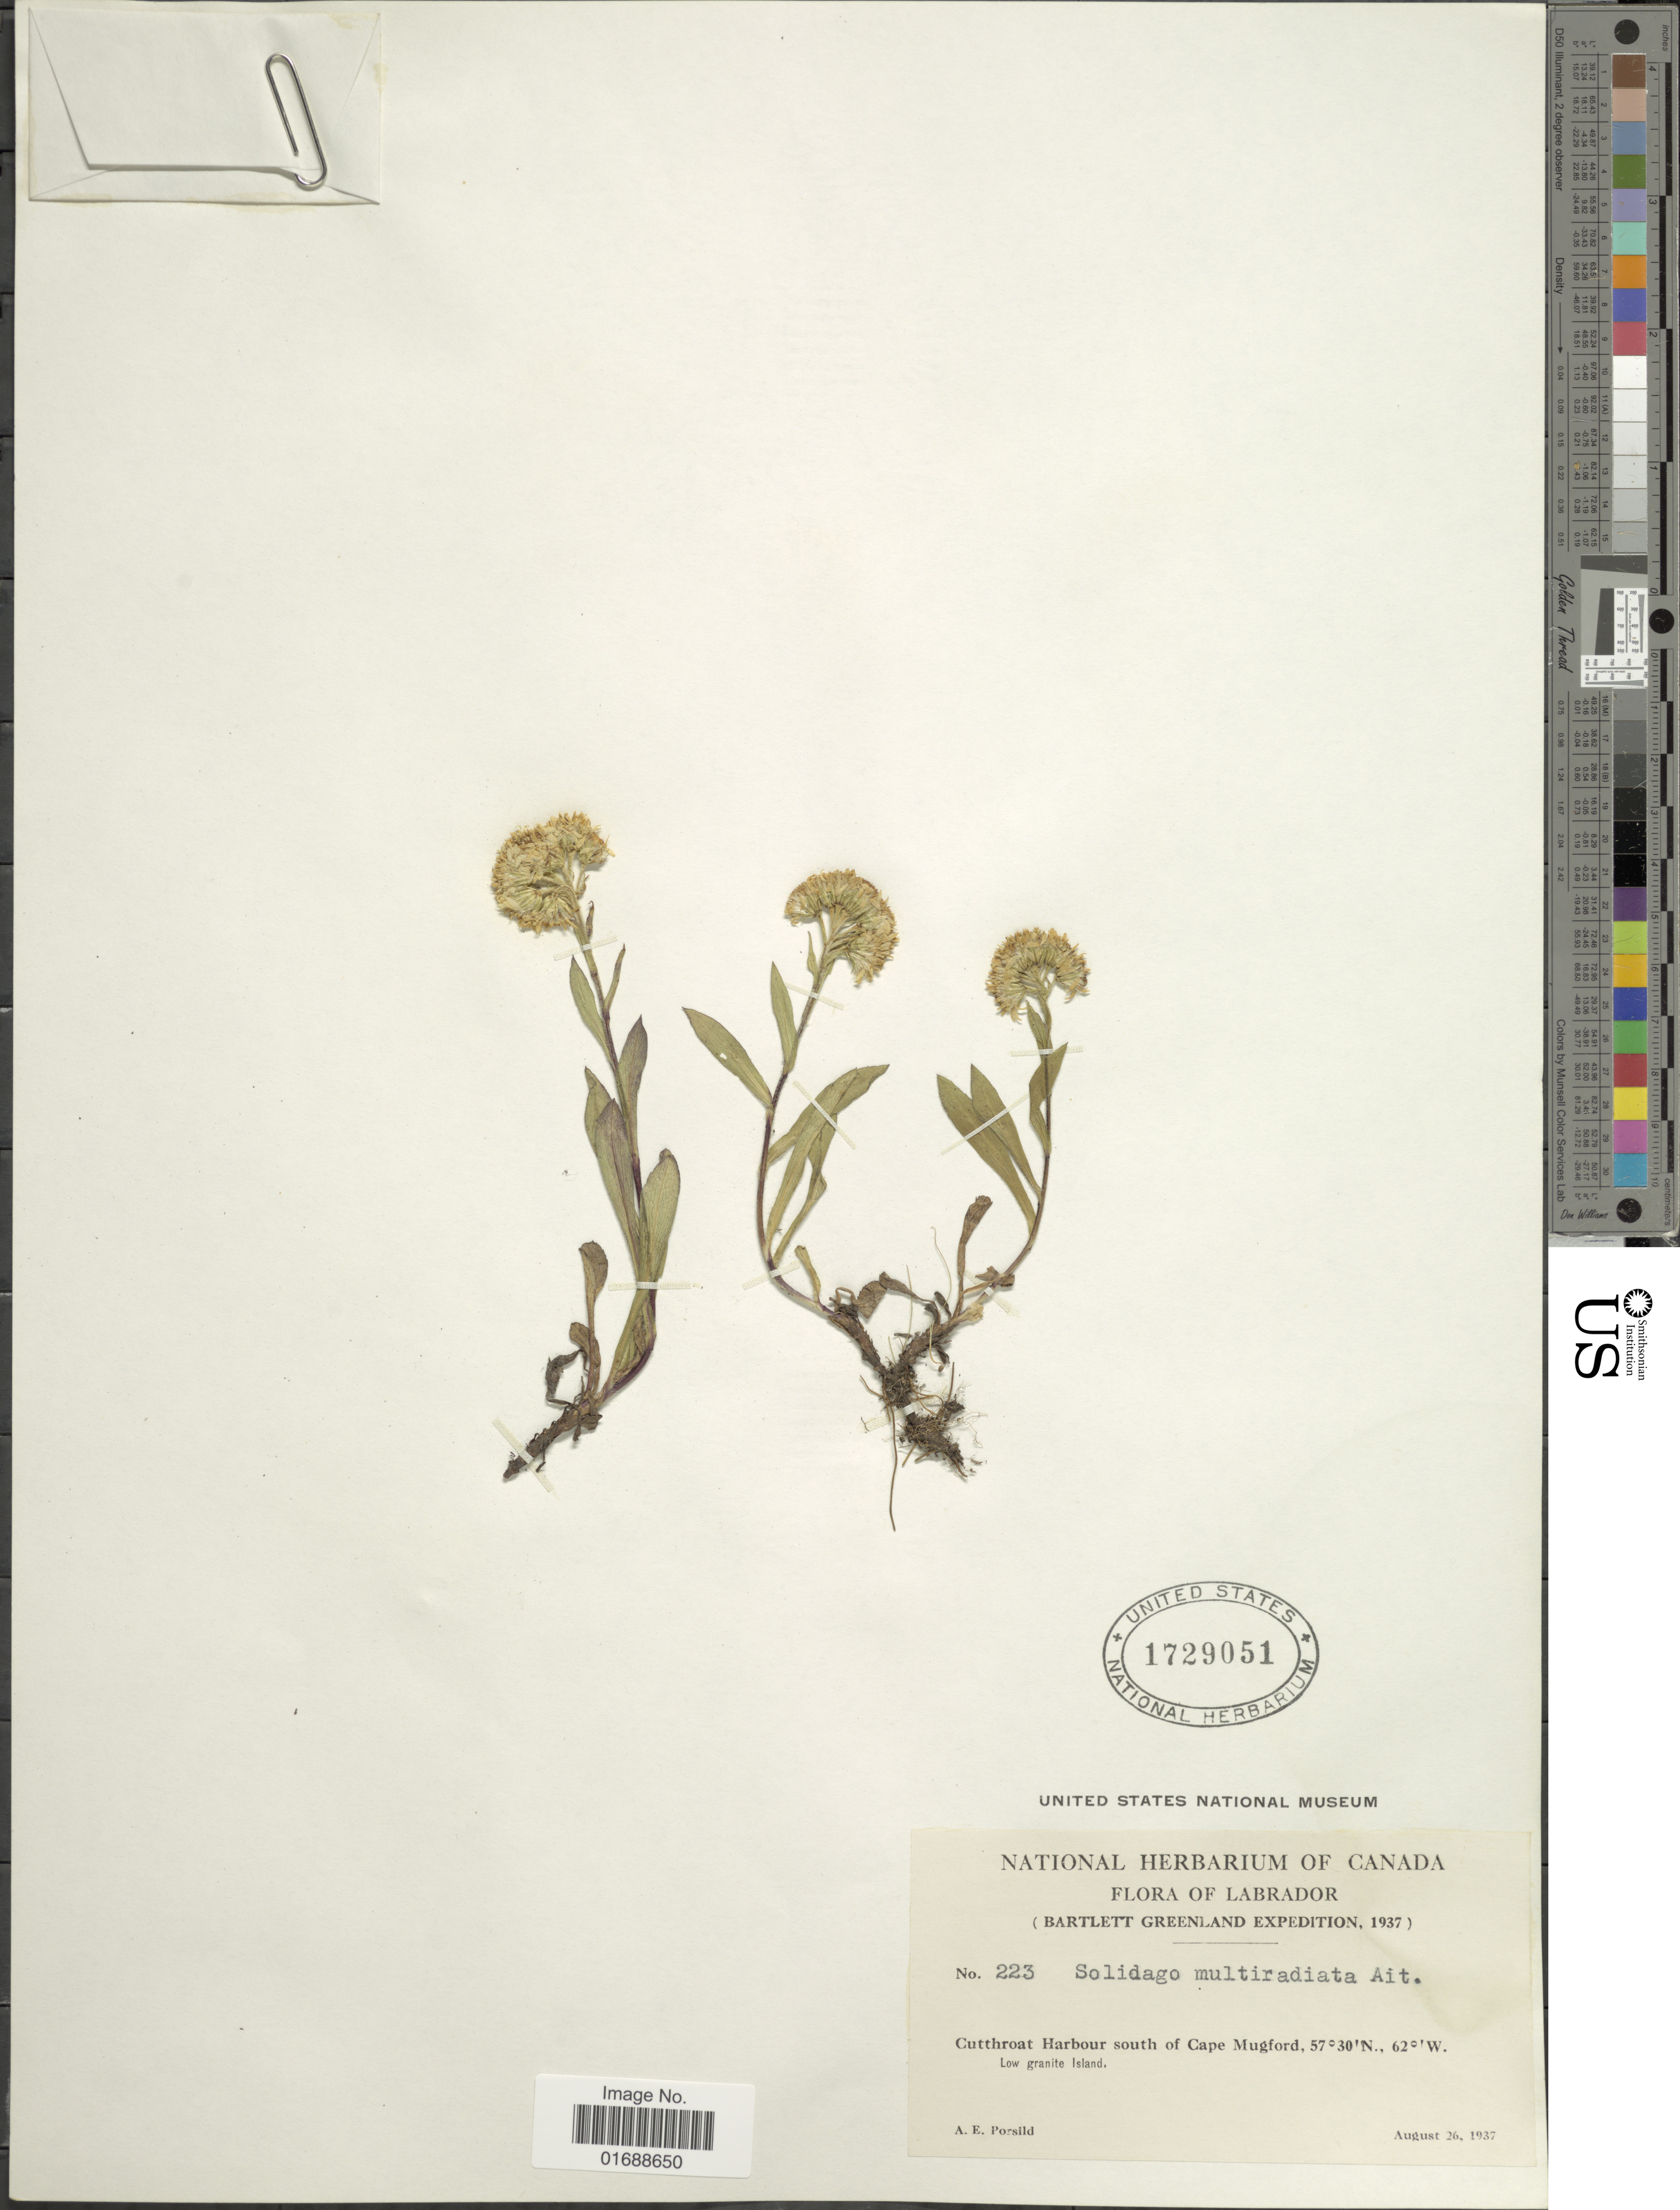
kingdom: Plantae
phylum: Tracheophyta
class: Magnoliopsida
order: Asterales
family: Asteraceae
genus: Solidago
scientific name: Solidago multiradiata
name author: Aiton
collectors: A. E. Porsild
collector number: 223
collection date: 1937-08-26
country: Canada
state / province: Newfoundland and Labrador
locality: Labrador, Cutthroat Harbour south of Cape Mugford, Low granite Island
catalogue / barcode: US 1729051